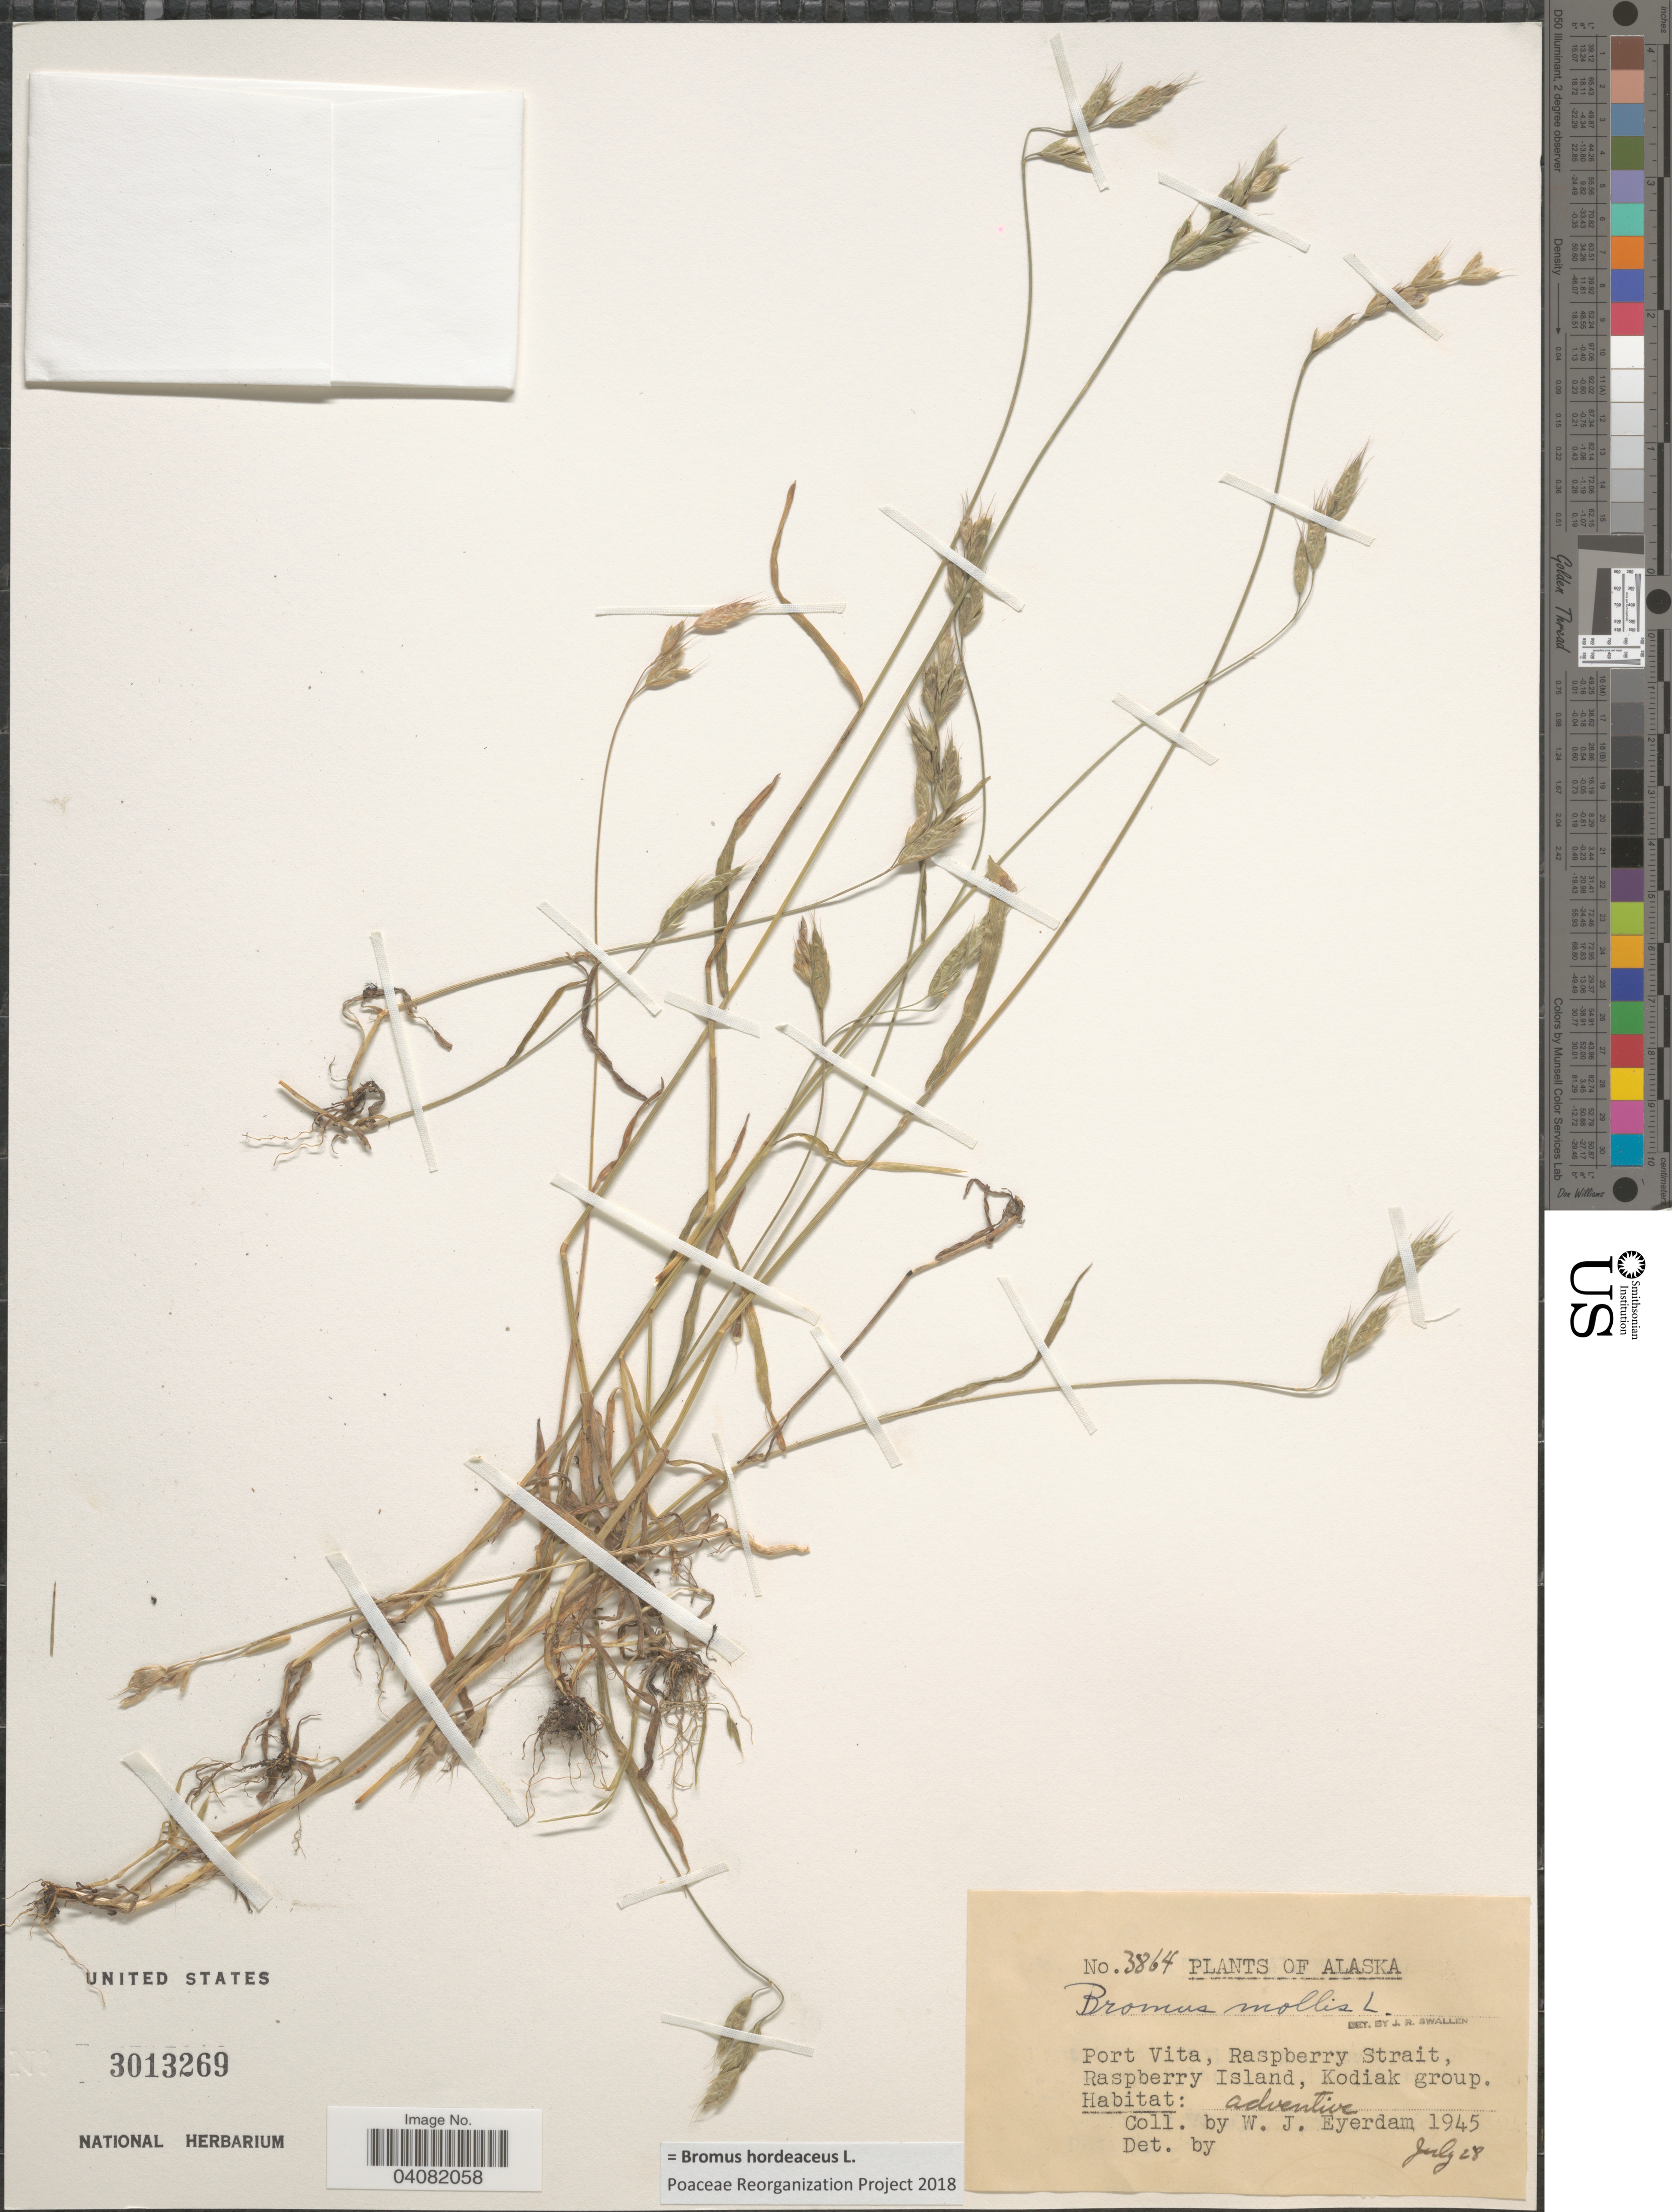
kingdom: Plantae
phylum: Tracheophyta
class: Liliopsida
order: Poales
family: Poaceae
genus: Bromus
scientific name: Bromus hordeaceus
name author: L.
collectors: W. J. Eyerdam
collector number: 3864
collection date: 1945-07-28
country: United States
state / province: Alaska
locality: Port Vita, Raspberry Strait, Raspberry Island, Kodiak group. Adventive.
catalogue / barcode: US 3013269